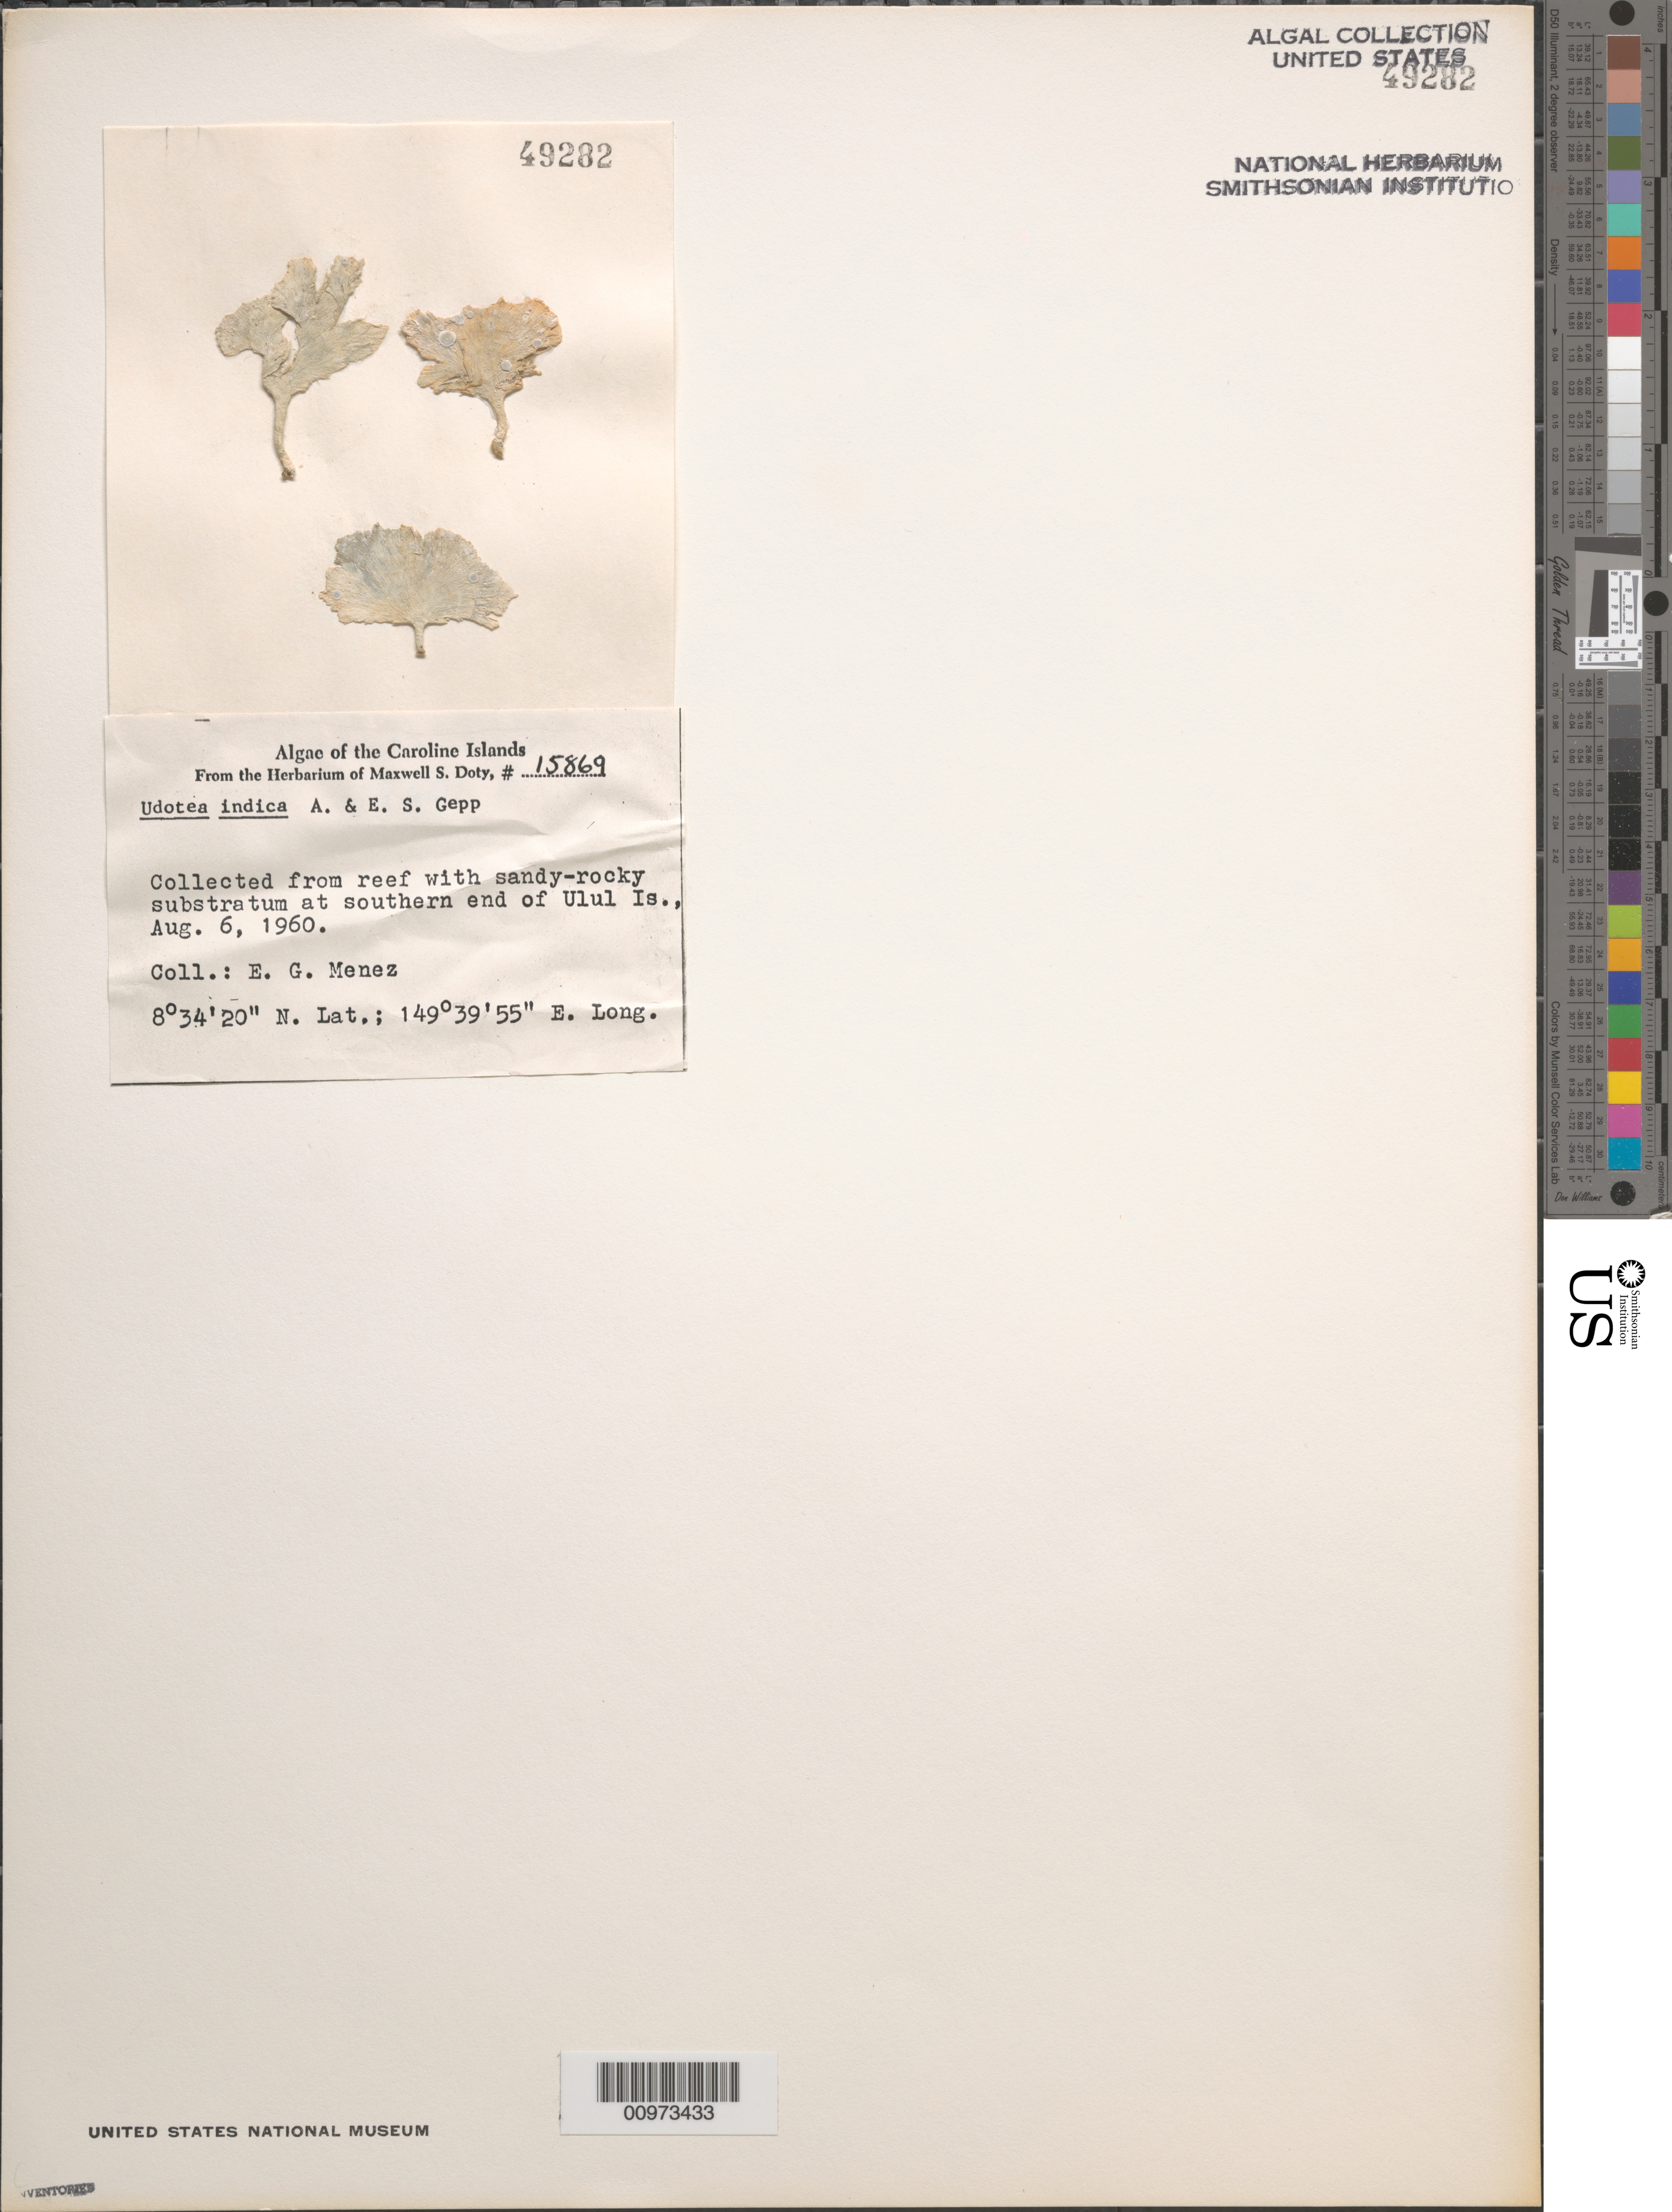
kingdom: Plantae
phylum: Chlorophyta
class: Ulvophyceae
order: Bryopsidales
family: Udoteaceae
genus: Udotea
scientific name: Udotea indica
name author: A. Gepp & E. Gepp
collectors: Meñez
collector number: MSD 15869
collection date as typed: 06 Aug 1960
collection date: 1960-08-06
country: Micronesia, Federated States of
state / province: Truk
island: Namonuito Atoll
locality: Ulal Islet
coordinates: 8 34' 20" N, 149 39' 55" E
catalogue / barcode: US 49282